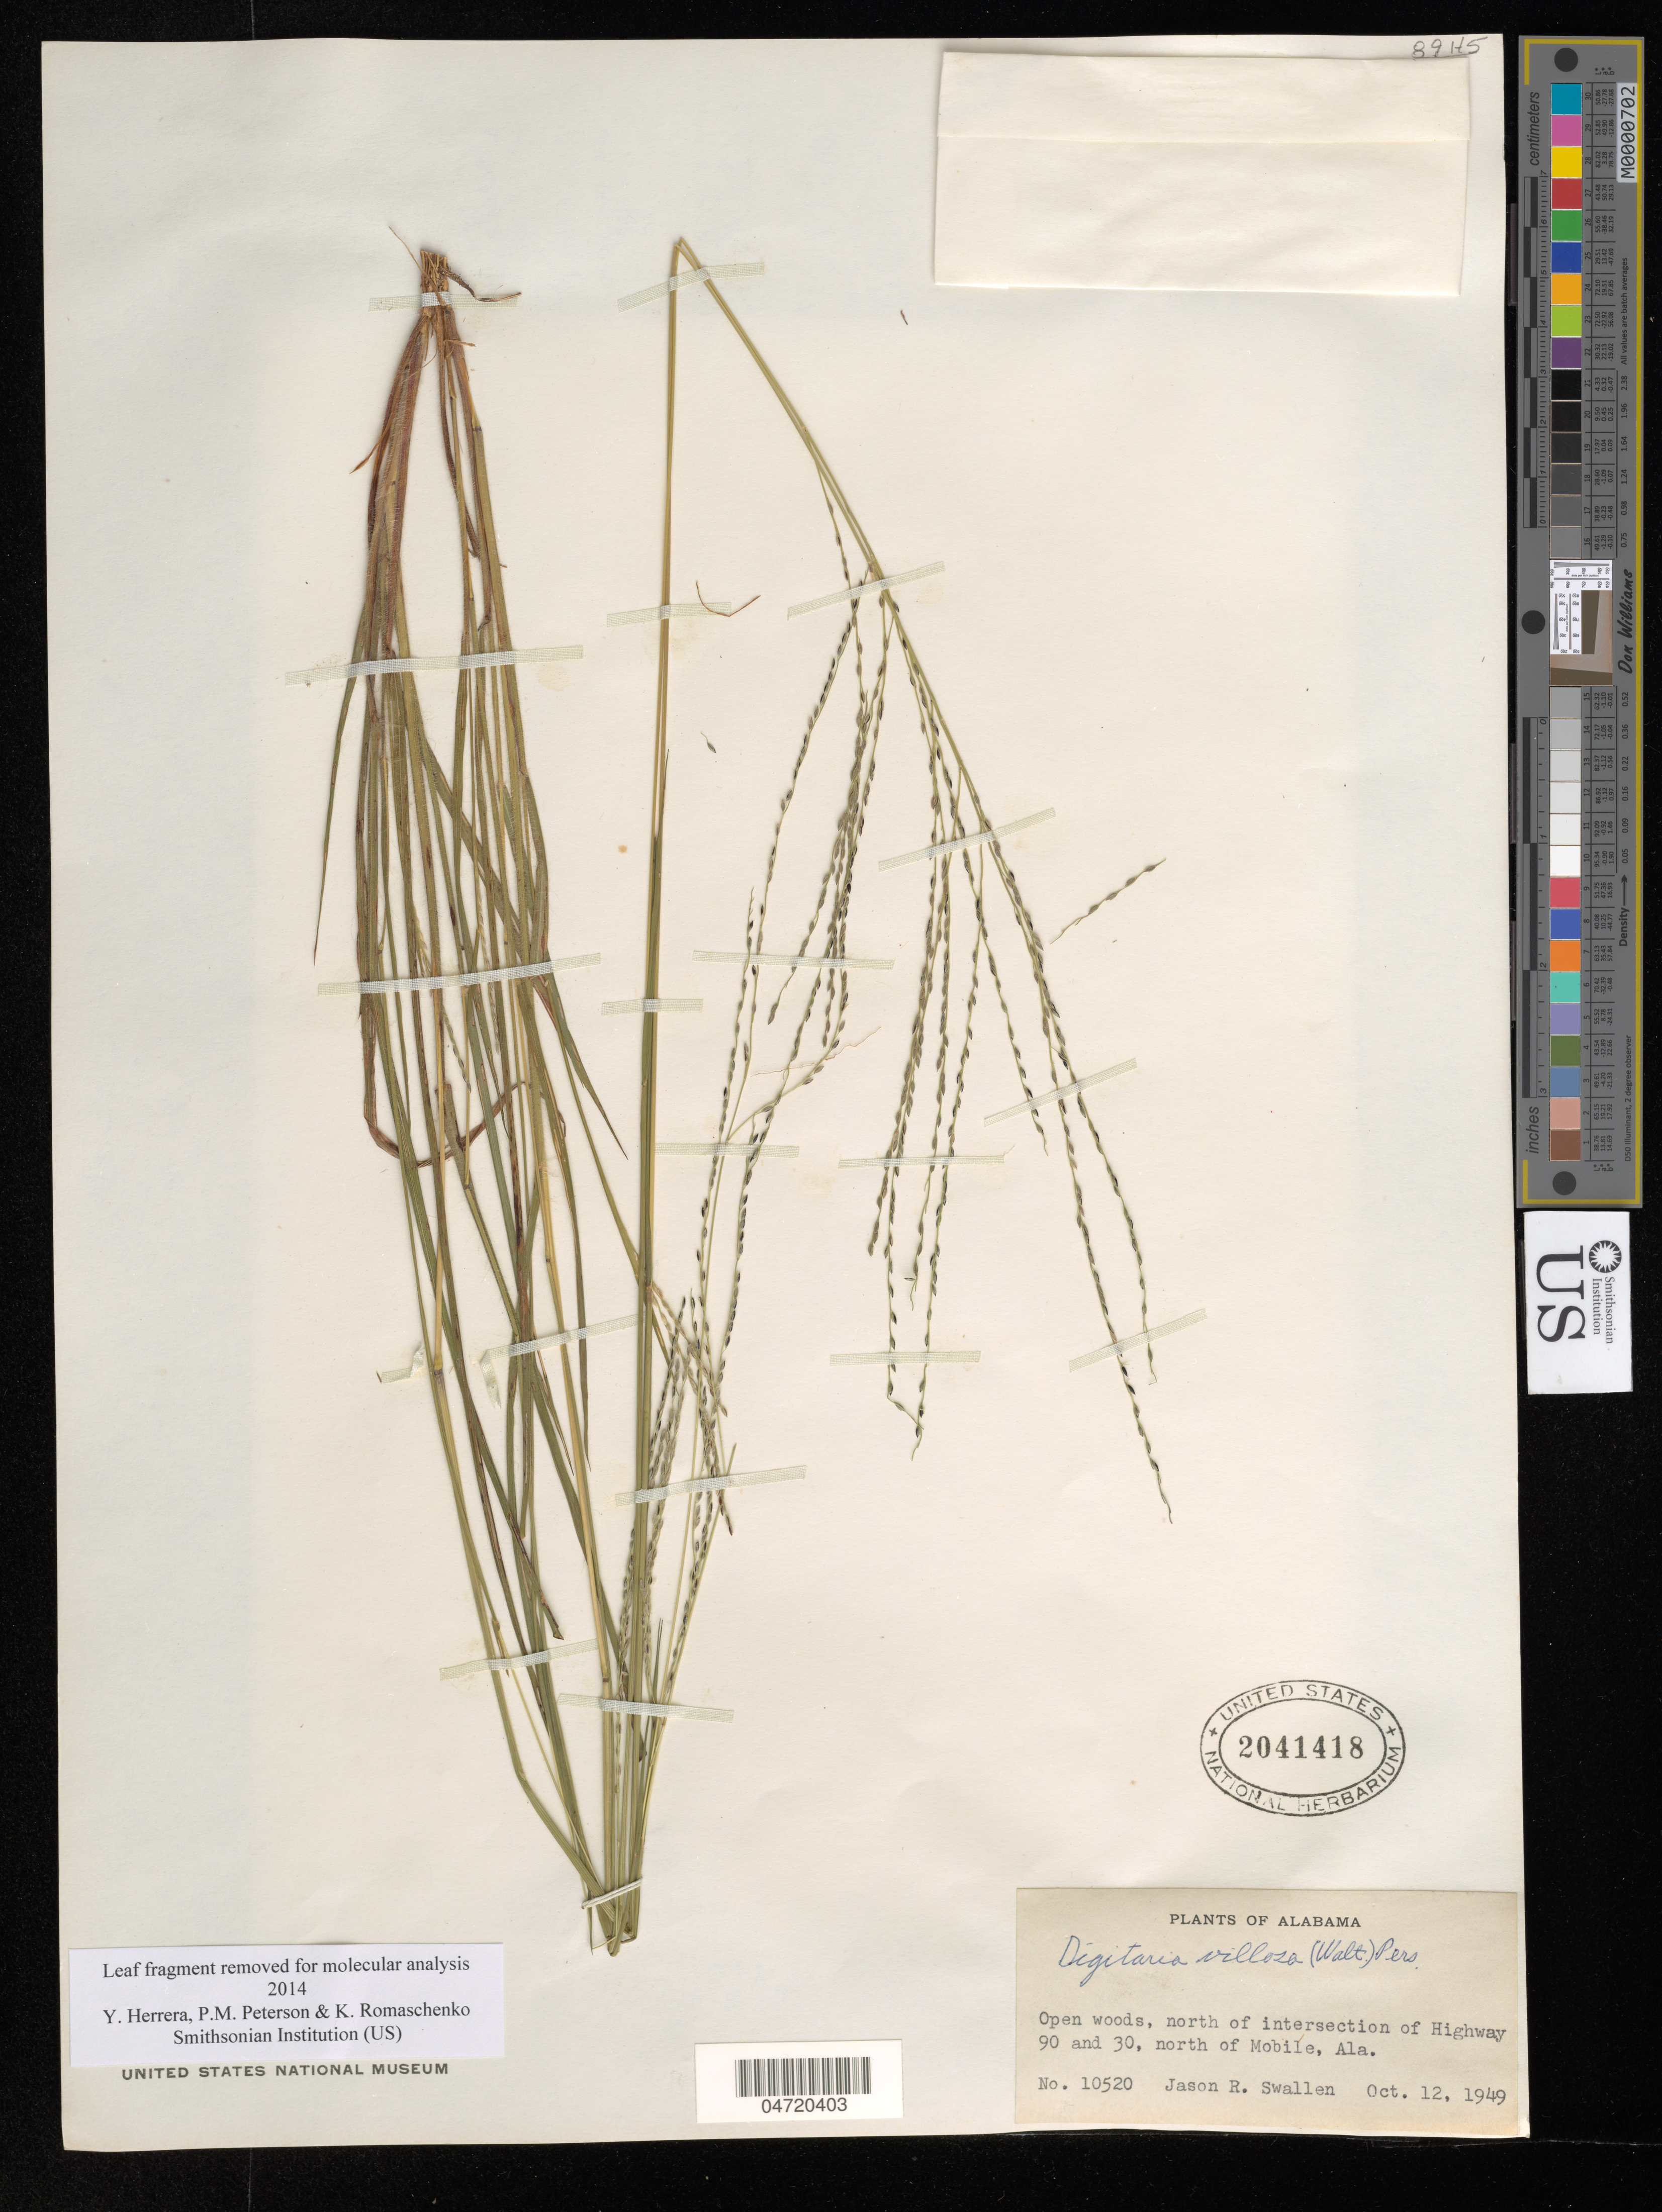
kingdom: Plantae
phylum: Tracheophyta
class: Liliopsida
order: Poales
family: Poaceae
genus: Digitaria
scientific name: Digitaria villosa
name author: (Walter) Pers.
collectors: J. R. Swallen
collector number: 10520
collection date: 1949-10-12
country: United States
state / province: Alabama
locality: Open woods, north of intersection of Highway 90 and 30, north of Mobile.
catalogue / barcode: US 2041418